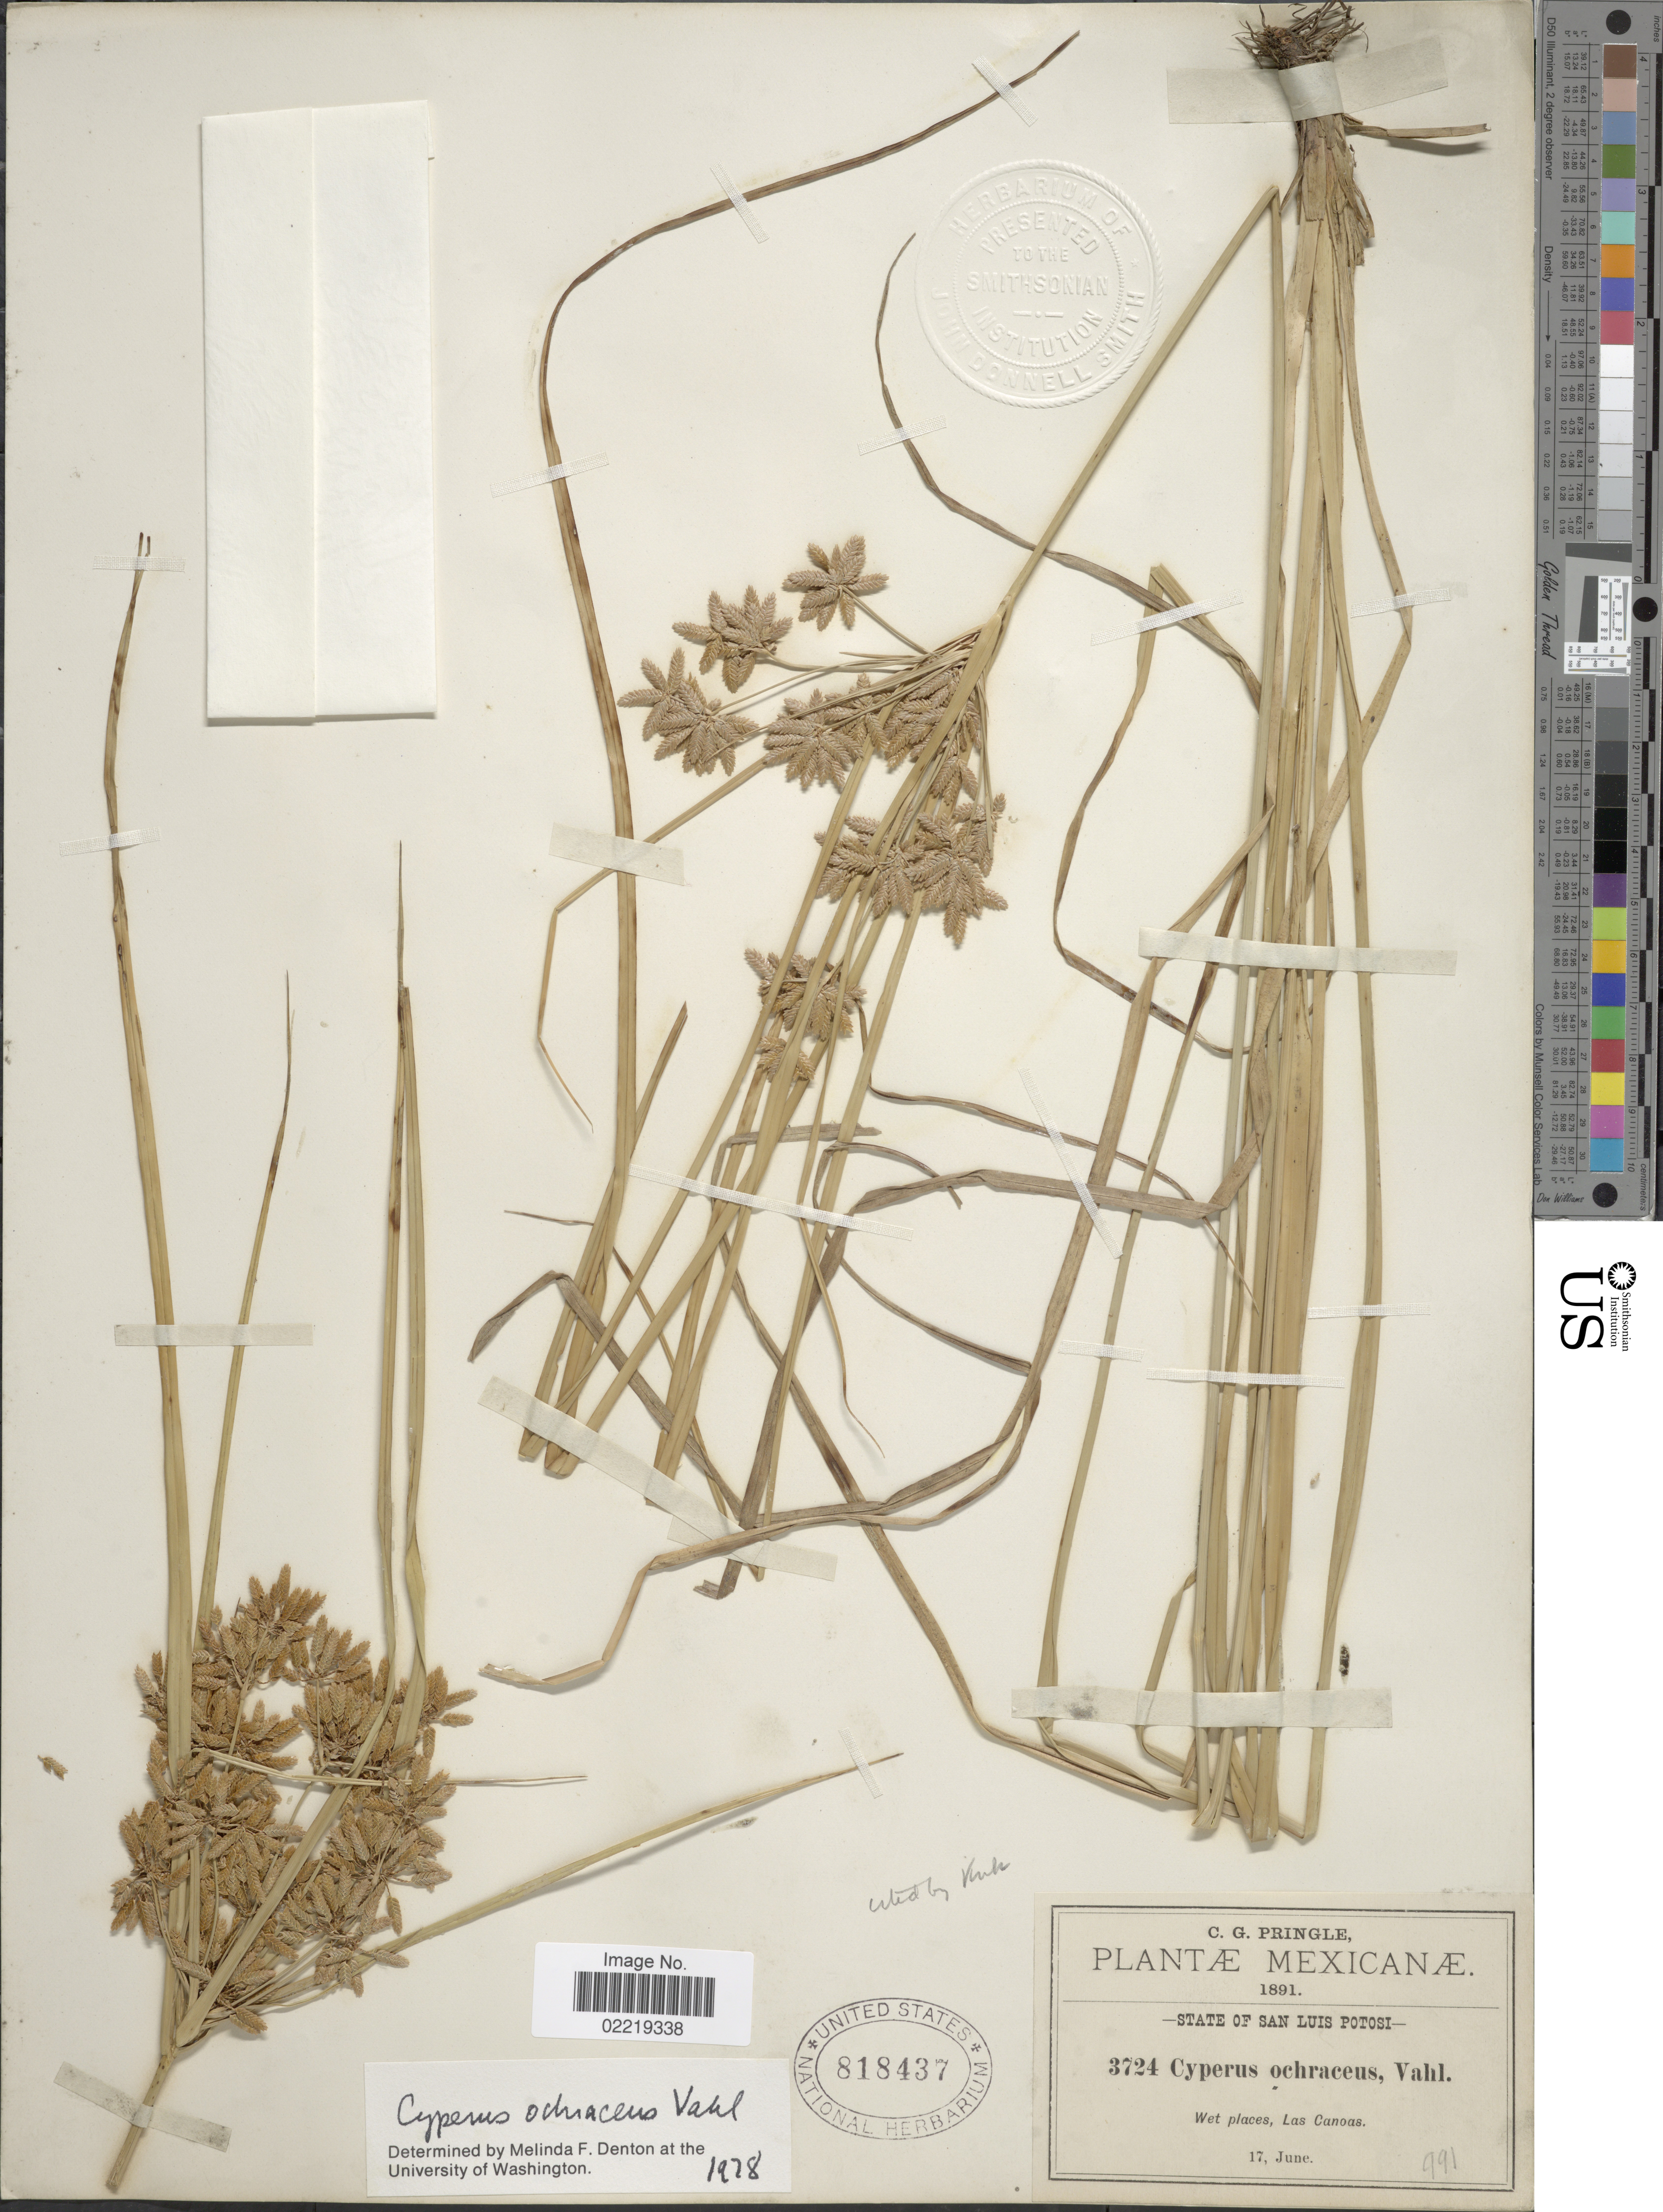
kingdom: Plantae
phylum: Tracheophyta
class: Liliopsida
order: Poales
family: Cyperaceae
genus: Cyperus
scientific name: Cyperus ochraceus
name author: Vahl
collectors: C. G. Pringle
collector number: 3724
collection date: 1891-06-17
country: Mexico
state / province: San Luis Potosí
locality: State of San Luis Potosi, Wet places, Las Canoas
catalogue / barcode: US 818437